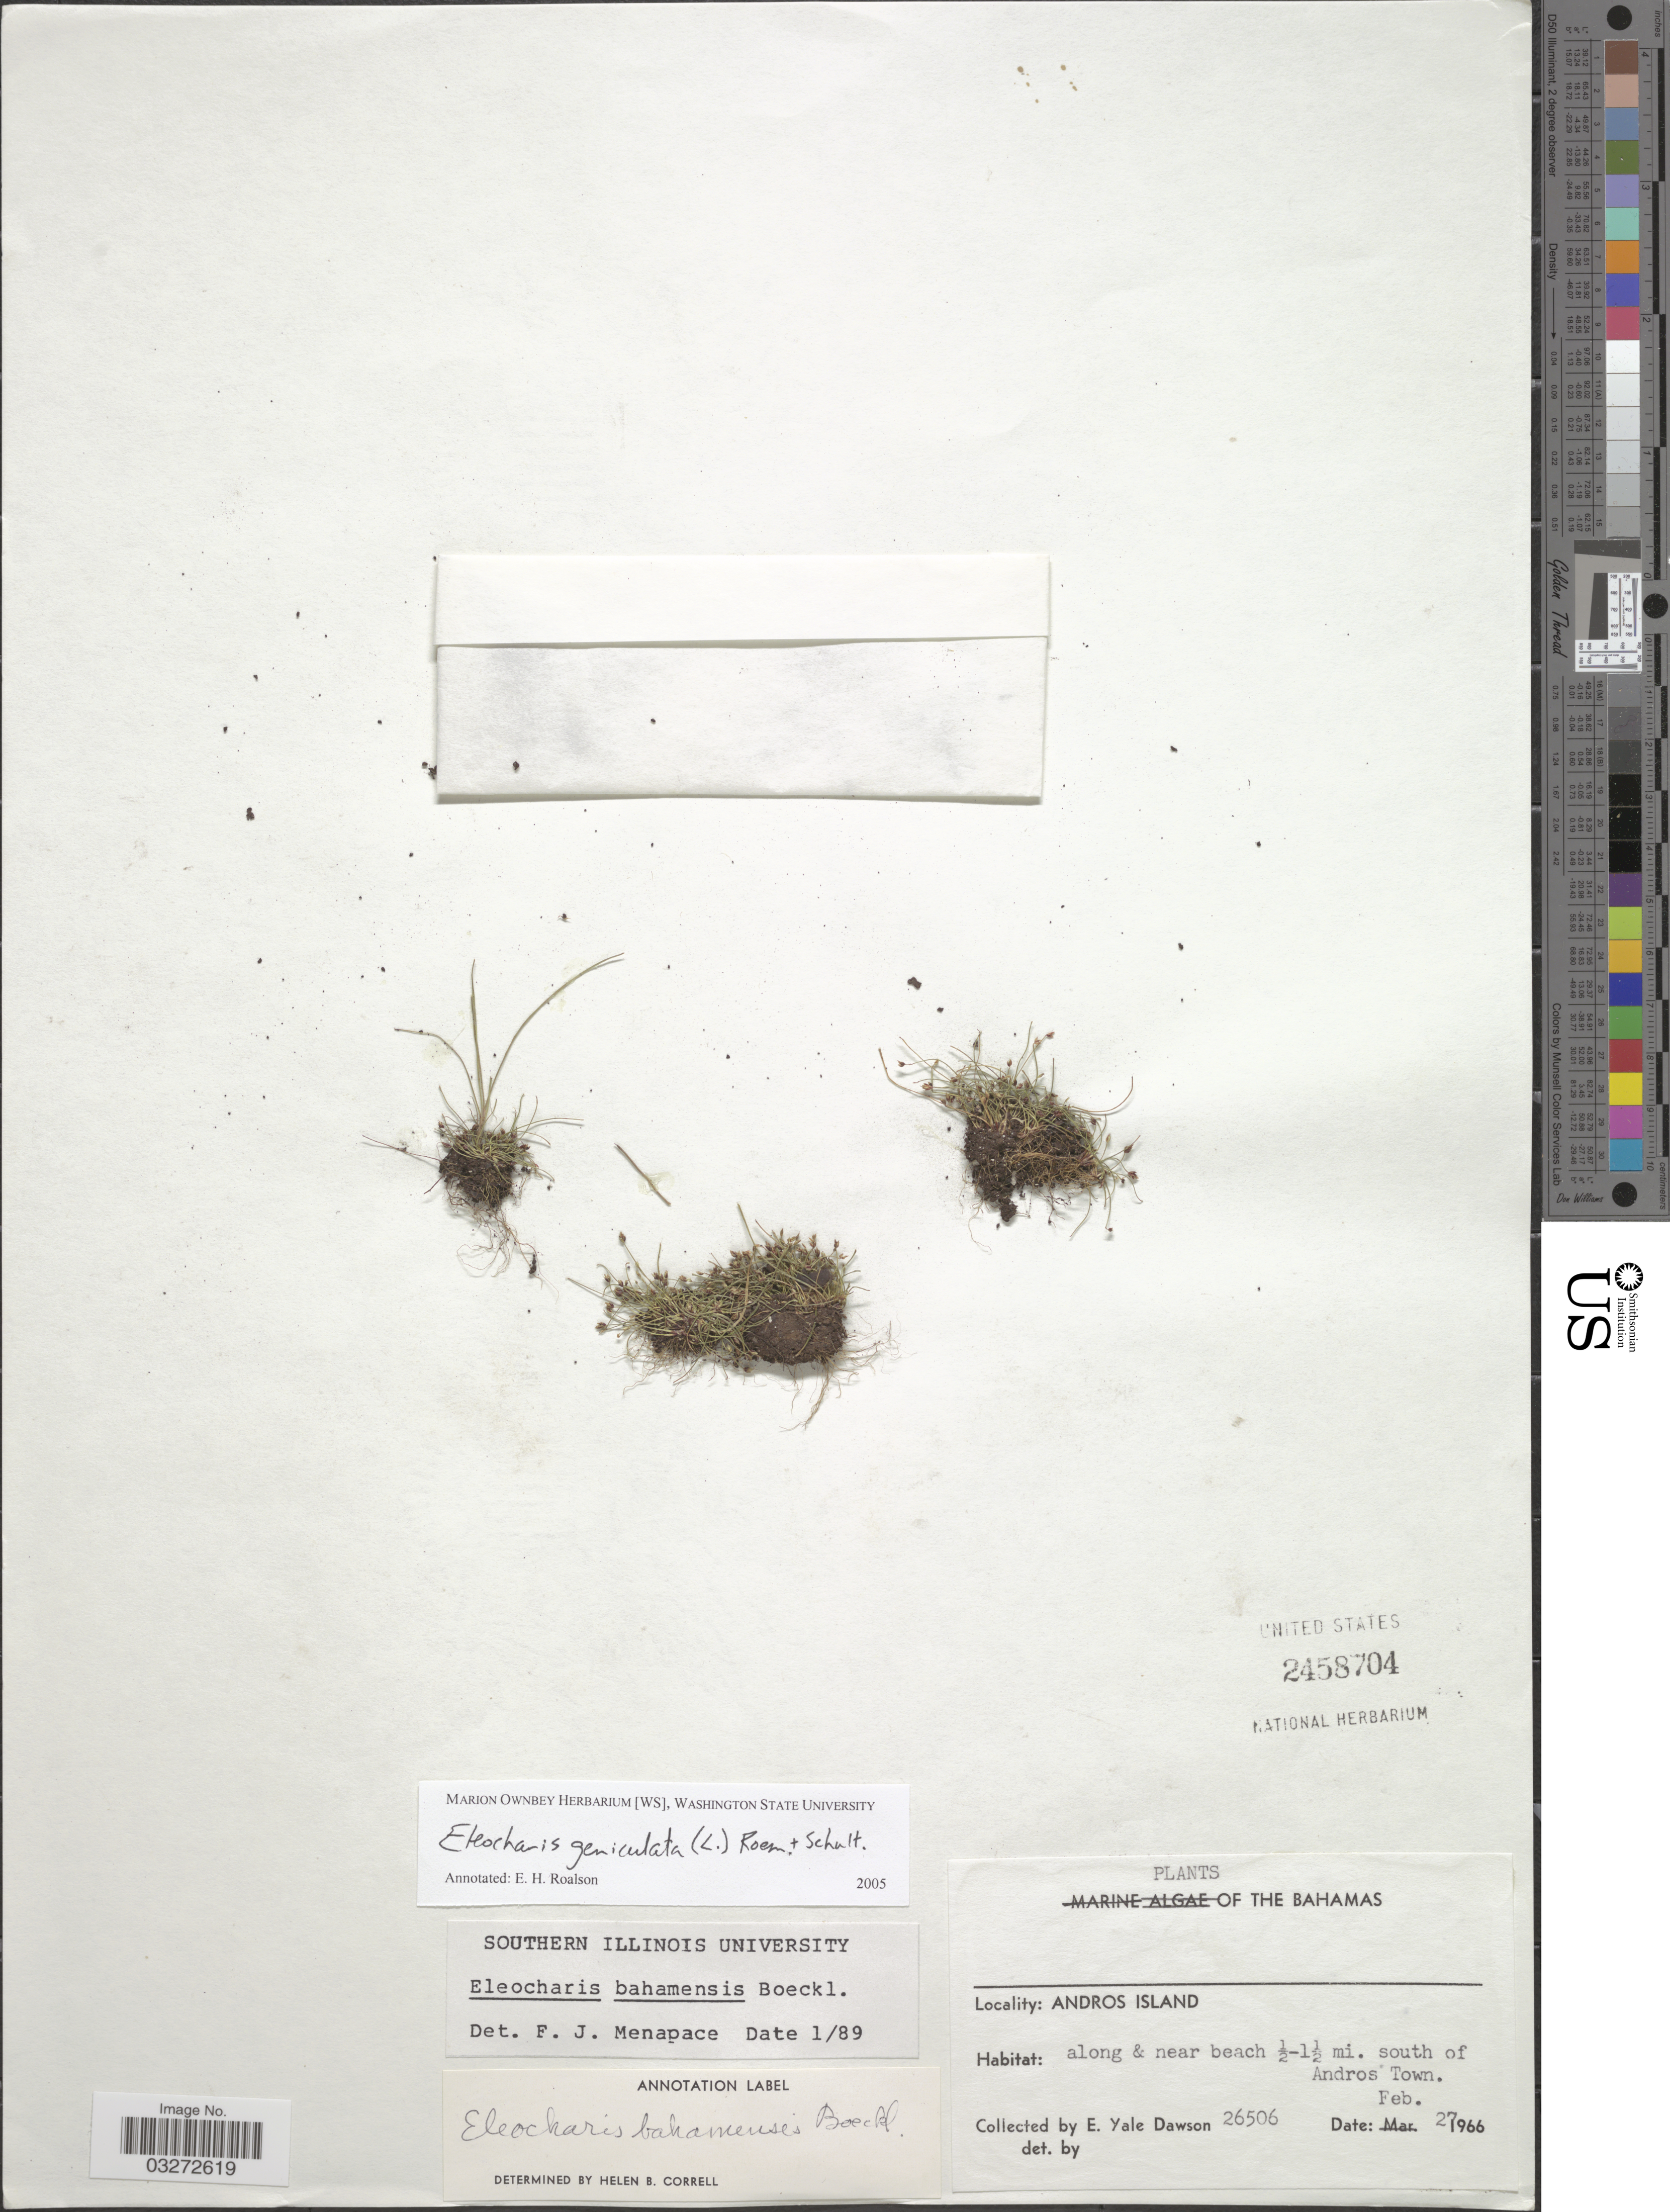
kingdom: Plantae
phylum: Tracheophyta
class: Liliopsida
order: Poales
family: Cyperaceae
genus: Eleocharis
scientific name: Eleocharis geniculata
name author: (L.) Roem. & Schult.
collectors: N. Yensen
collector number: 26506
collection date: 1966-02-27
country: Bahamas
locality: Andros Island. Along & near beach ½ - 1½ mi. south of Andros Town.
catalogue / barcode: US 2458704